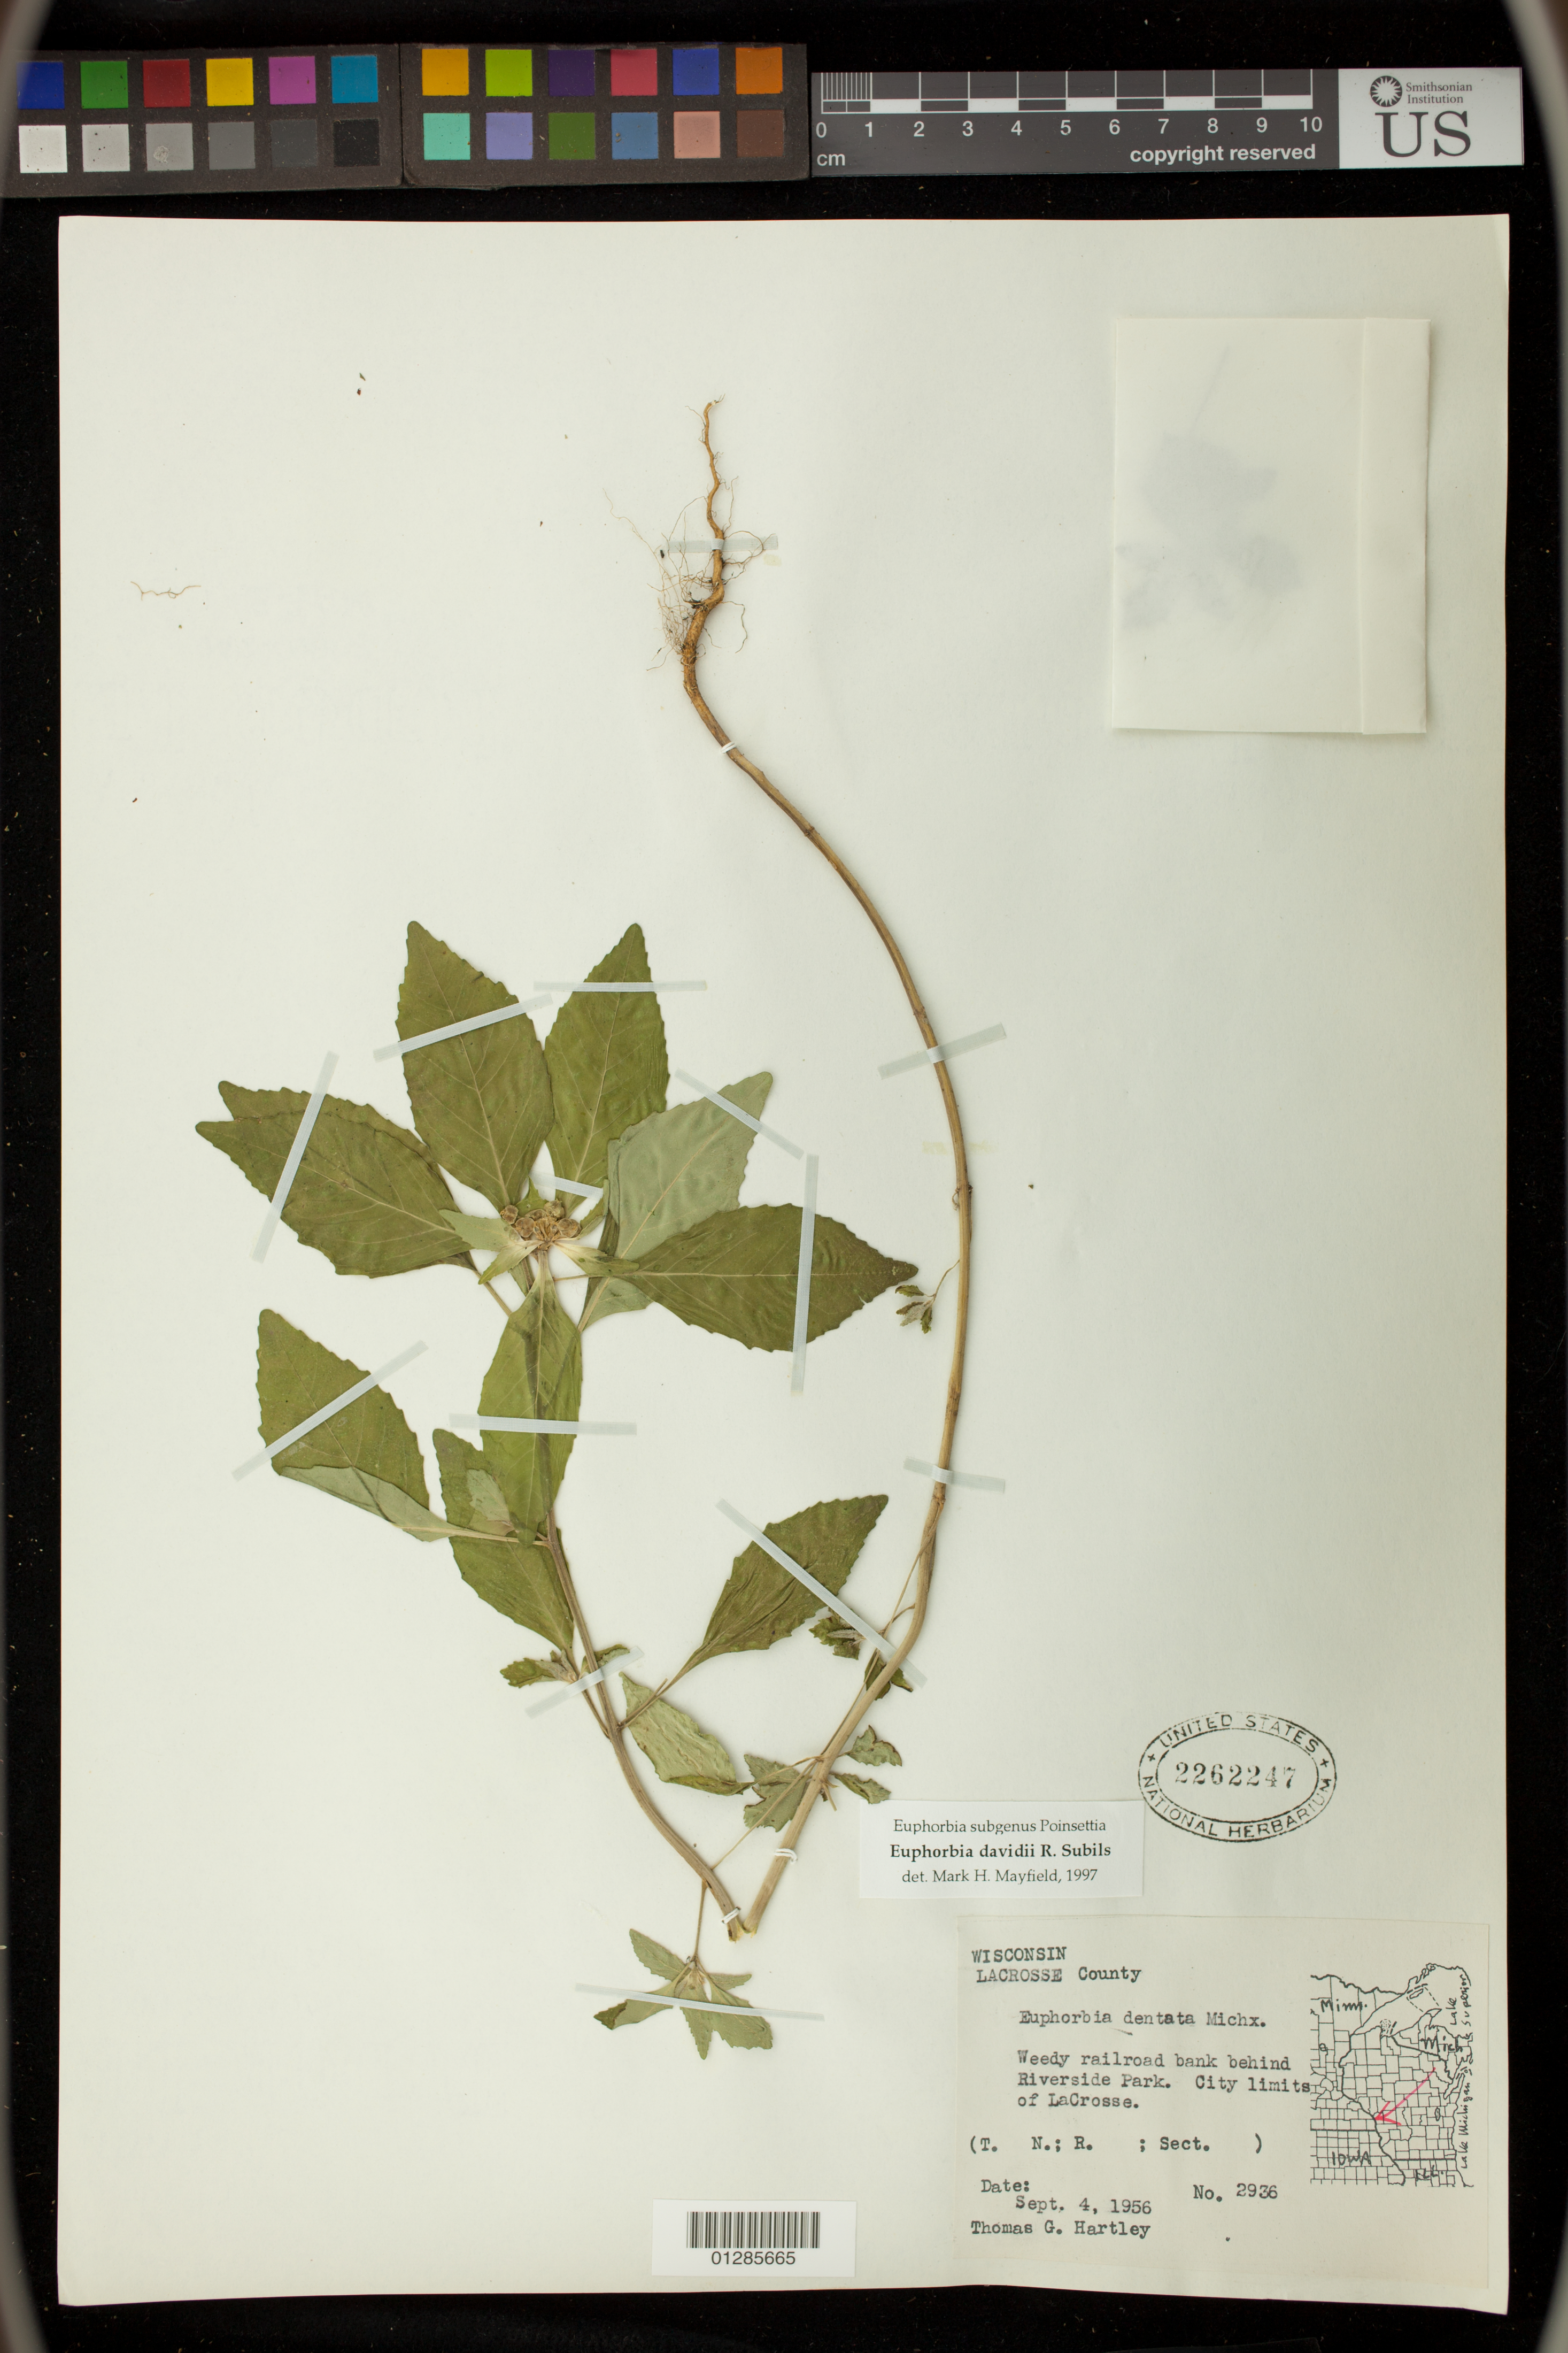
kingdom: Plantae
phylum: Tracheophyta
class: Magnoliopsida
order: Malpighiales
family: Euphorbiaceae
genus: Euphorbia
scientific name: Euphorbia davidii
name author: Subils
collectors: T. G. Hartley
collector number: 2936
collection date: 1956-09-04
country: United States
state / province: Wisconsin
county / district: LaCrosse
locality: railroad bank behind Riverside Park. City limits of LaCrosse.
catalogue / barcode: US 2262247